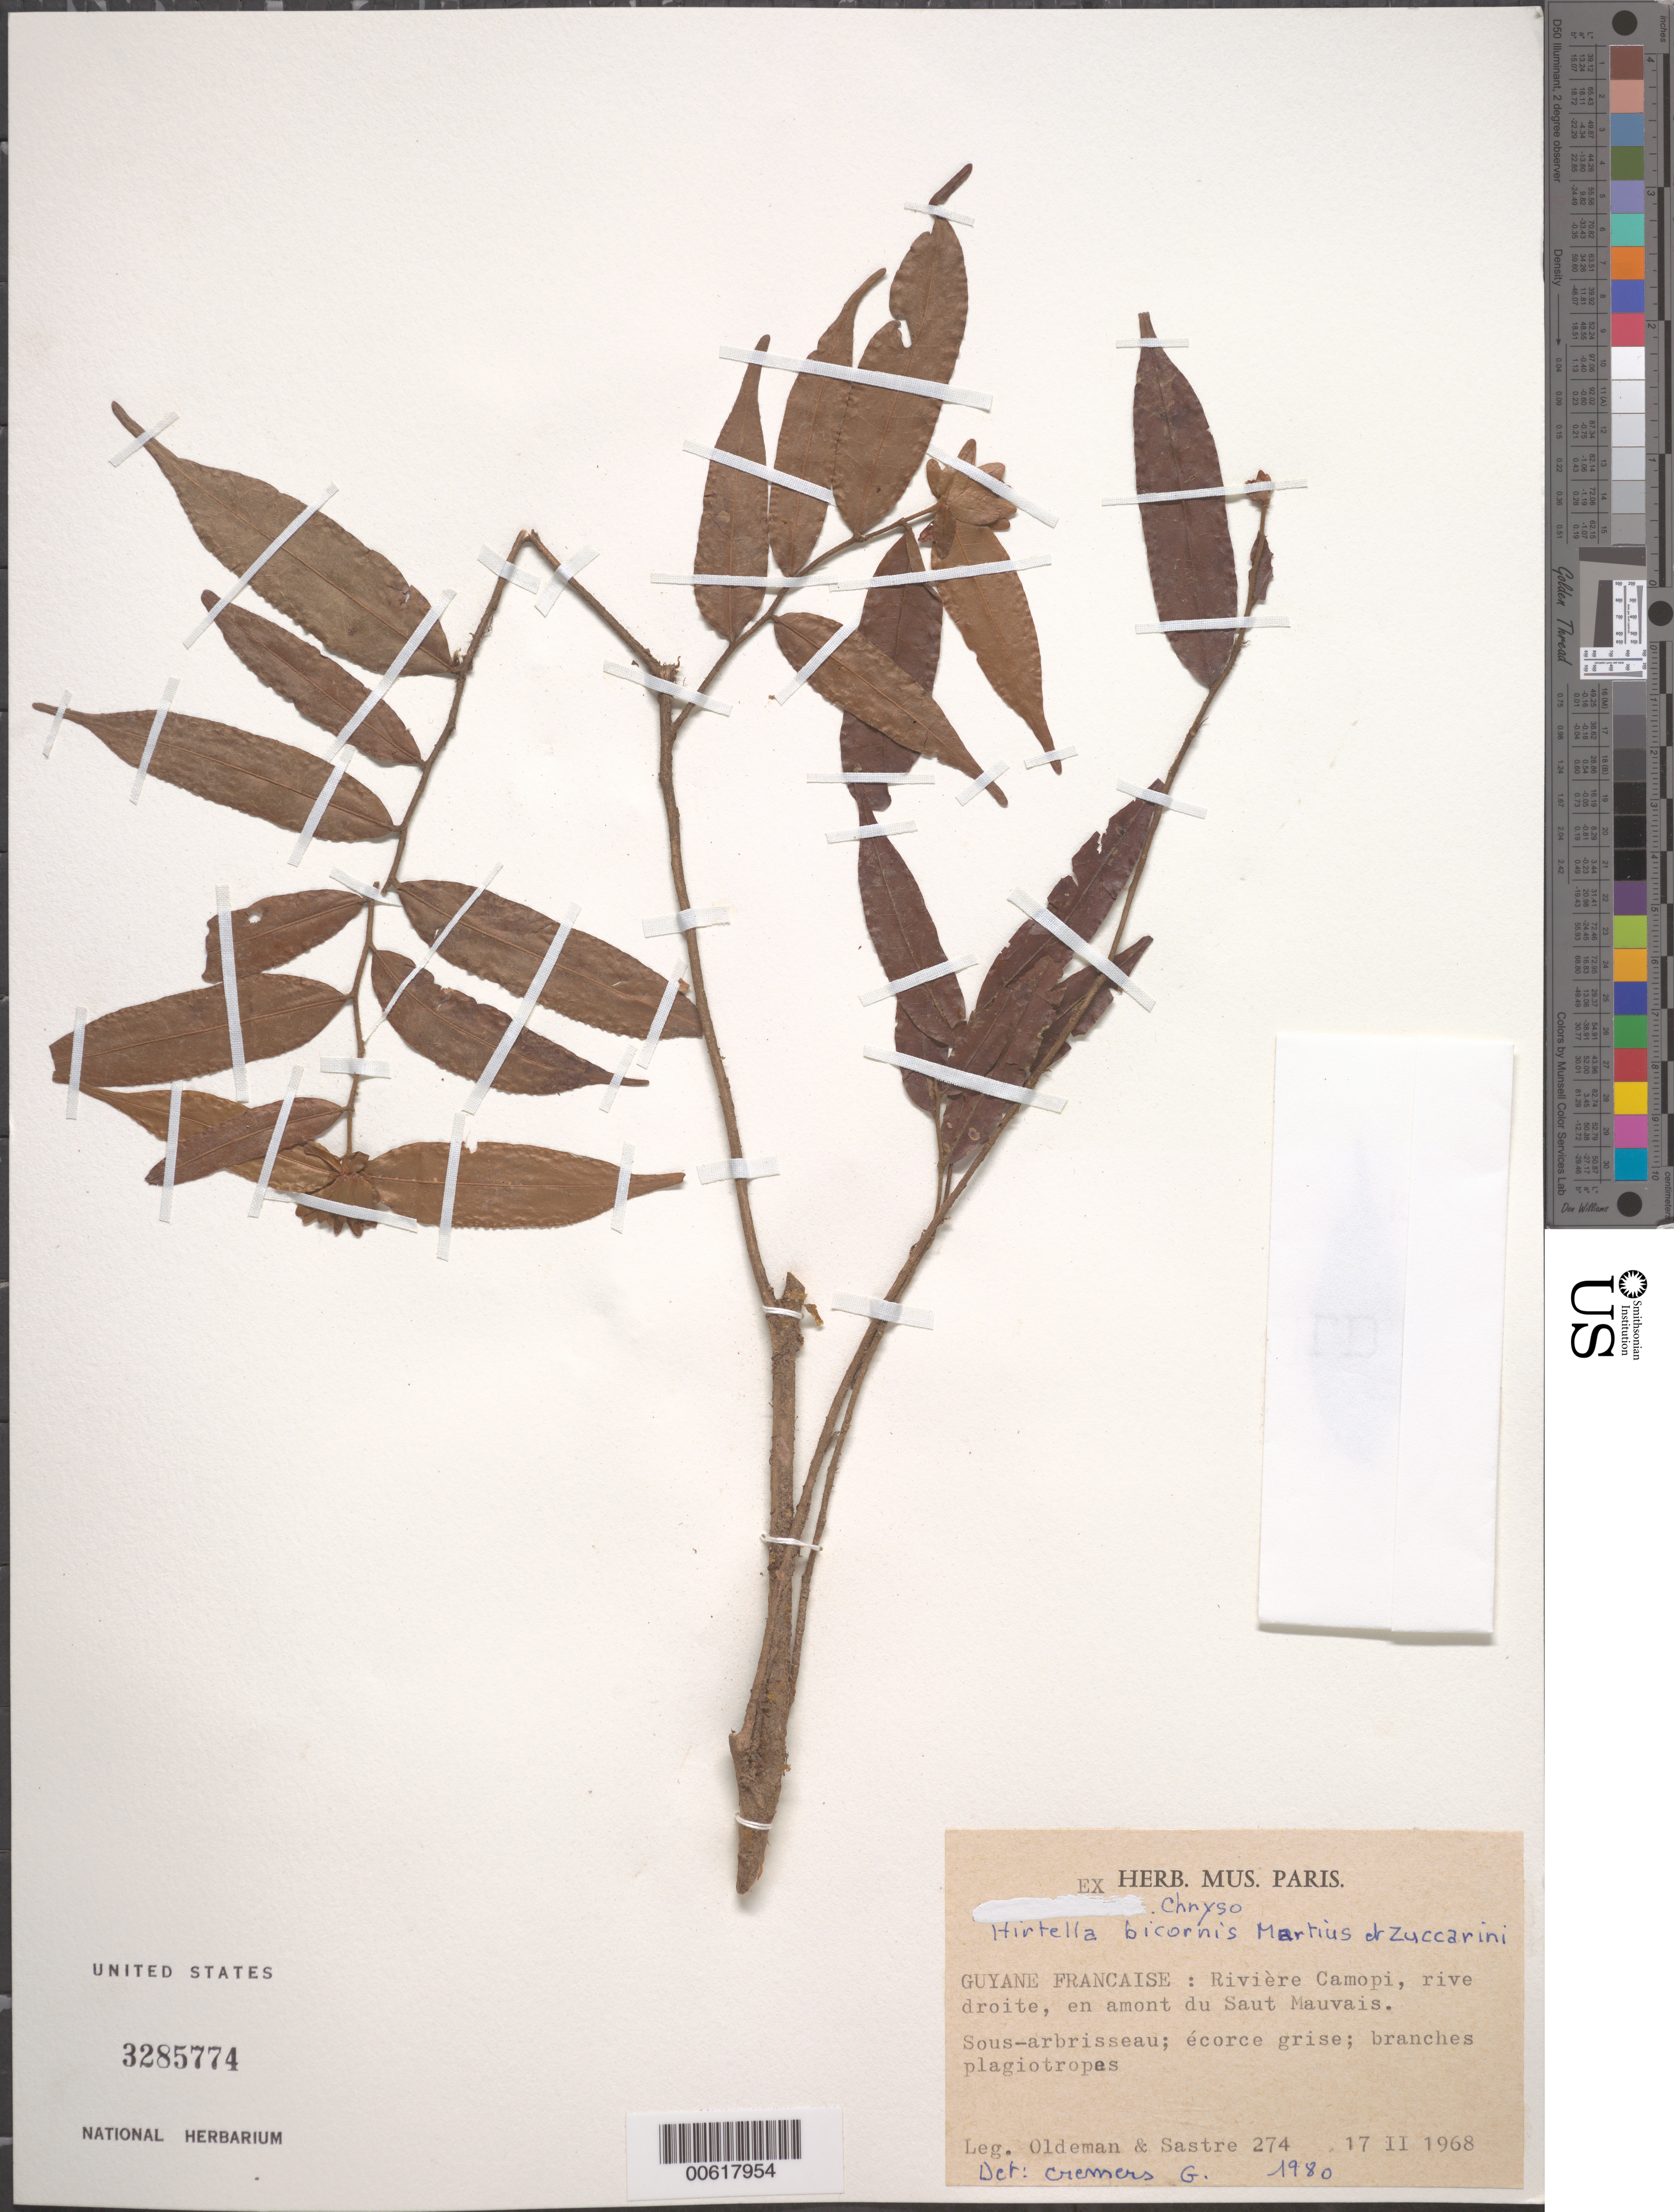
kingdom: Plantae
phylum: Tracheophyta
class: Magnoliopsida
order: Malpighiales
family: Chrysobalanaceae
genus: Hirtella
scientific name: Hirtella bicornis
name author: Mart. & Zucc.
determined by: Cremers, Georges A.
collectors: R. Oldeman & C. H. L. Sastre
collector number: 274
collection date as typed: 17-Feb-68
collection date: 1968-02-17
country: French Guiana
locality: Rivière Camopi, Saut Mauvais, upstream of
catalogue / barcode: US 3285774